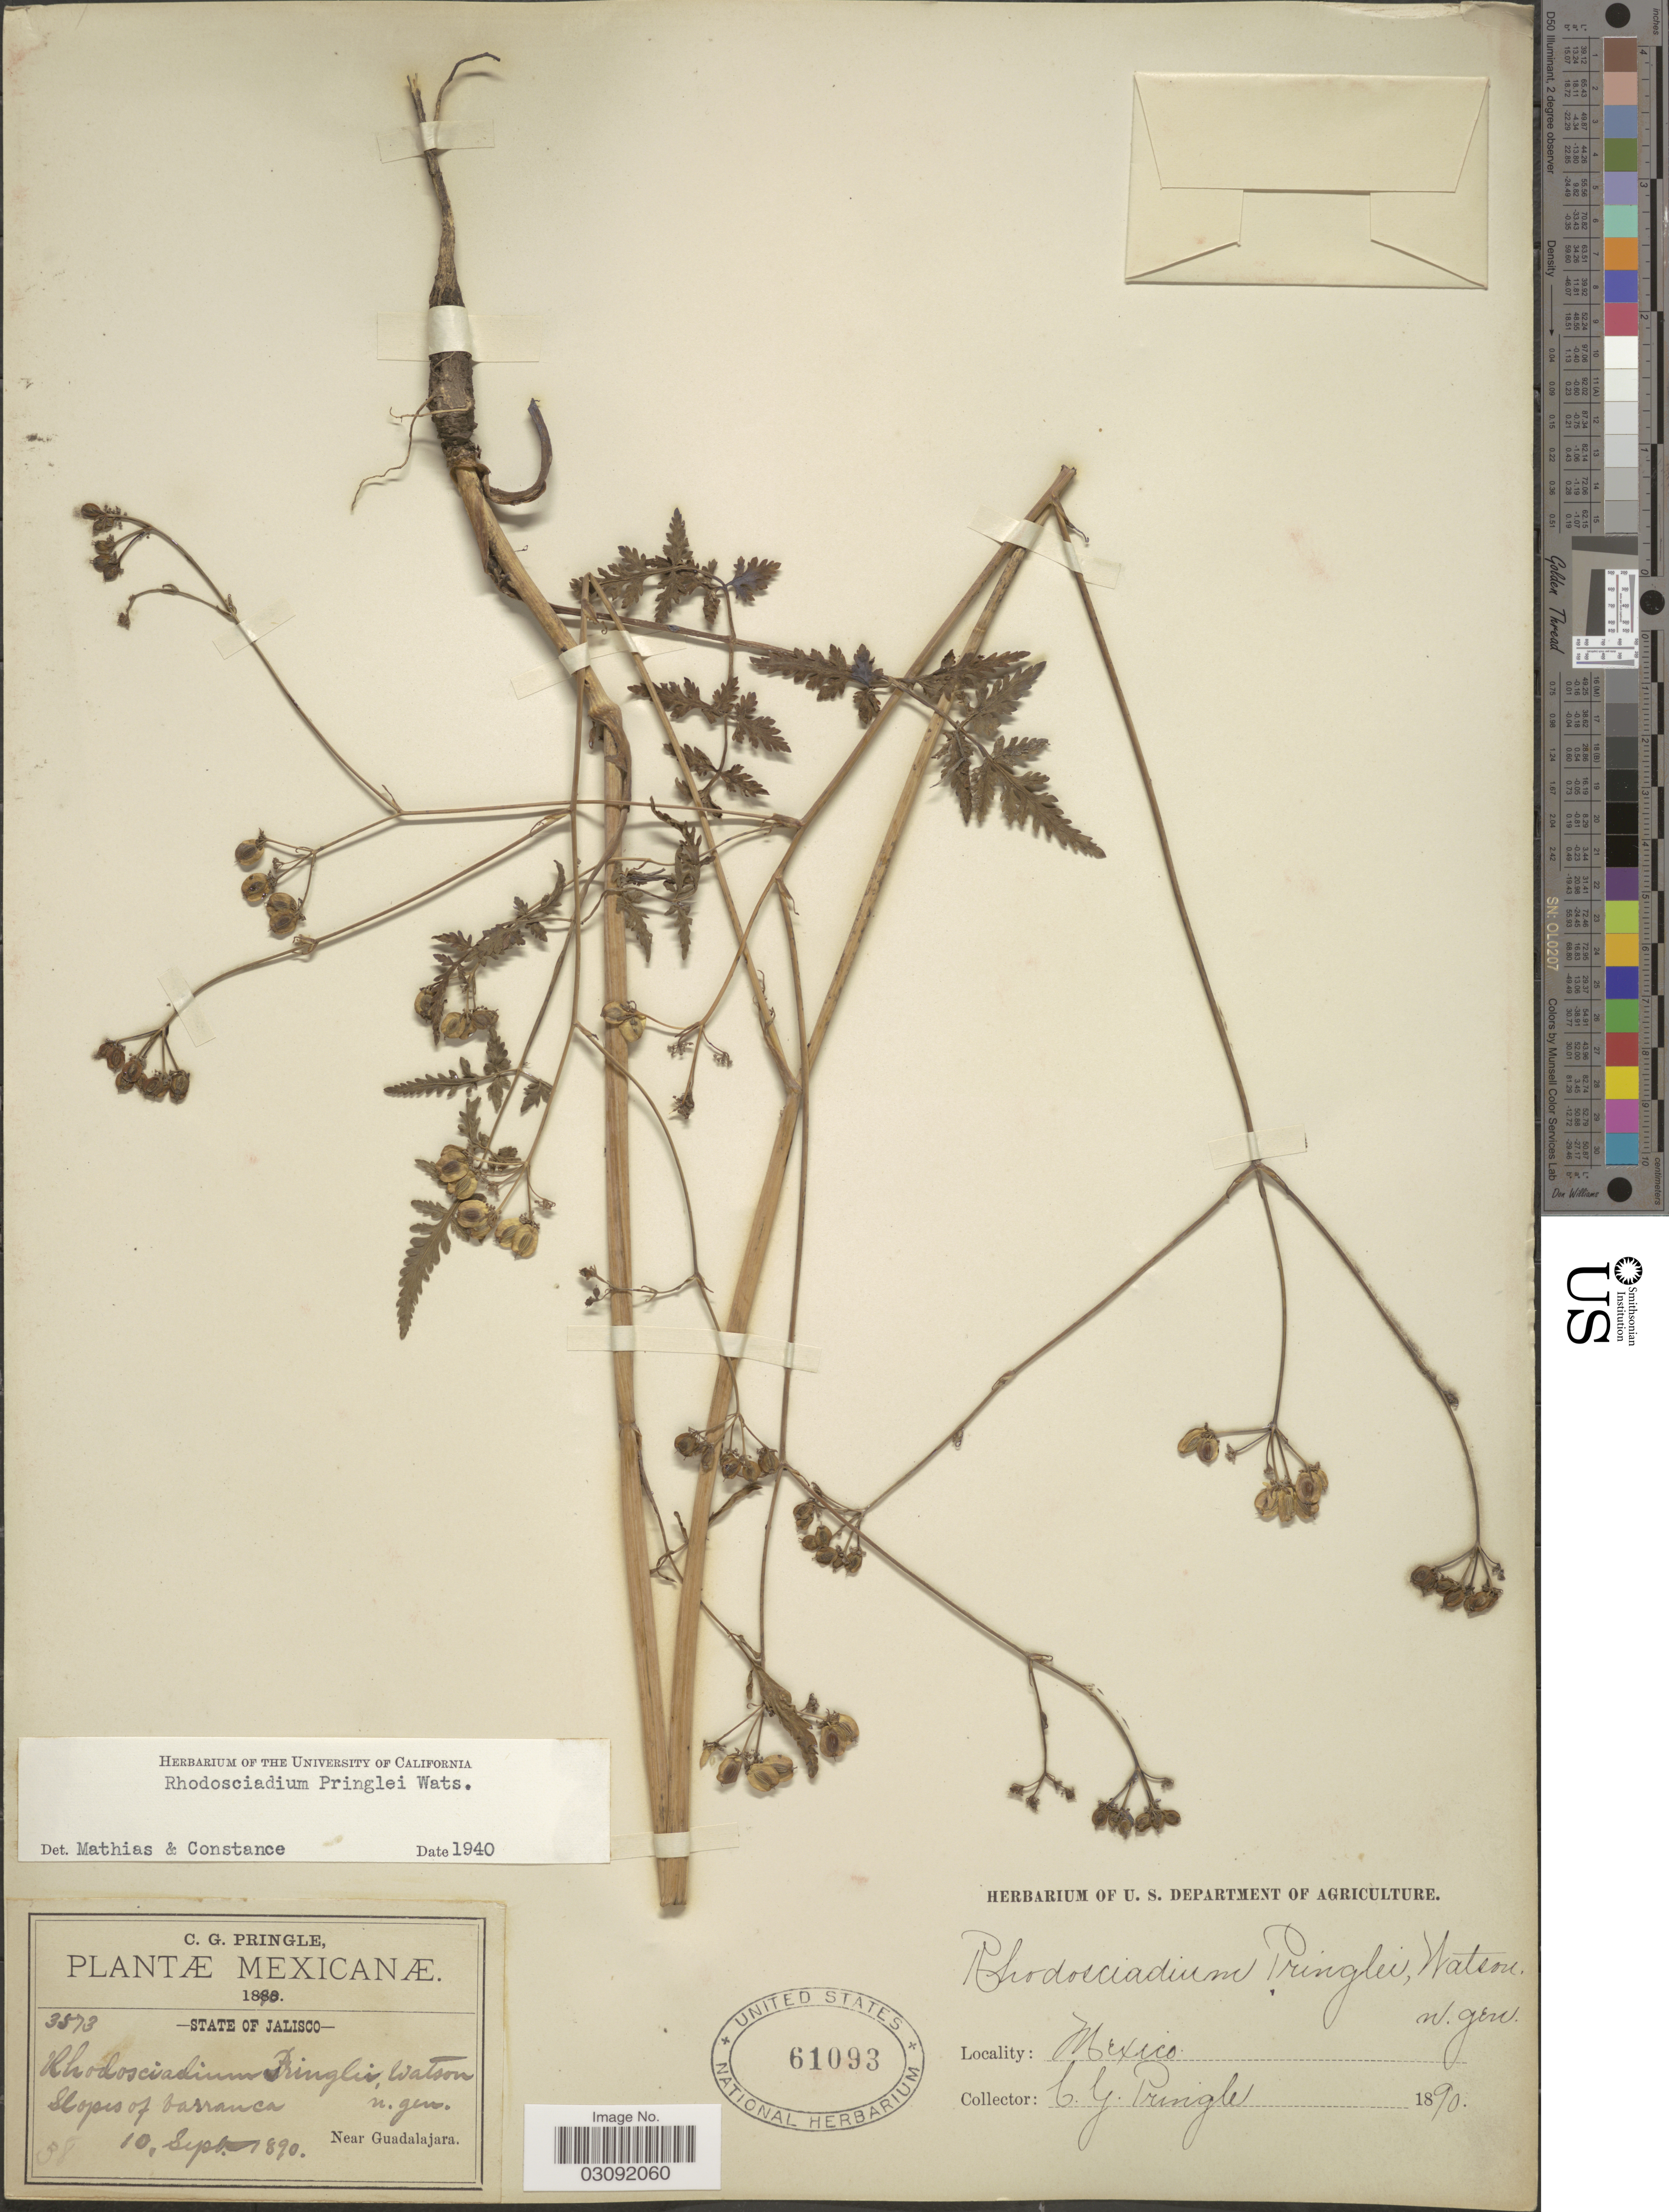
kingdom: Plantae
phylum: Tracheophyta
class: Magnoliopsida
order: Apiales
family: Apiaceae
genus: Rhodosciadium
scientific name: Rhodosciadium pringlei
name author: S. Watson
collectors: C. G. Pringle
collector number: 3573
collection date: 1890-09-10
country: Mexico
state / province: Jalisco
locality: Slopes of barranca. Near Guadalajara.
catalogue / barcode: US 61093